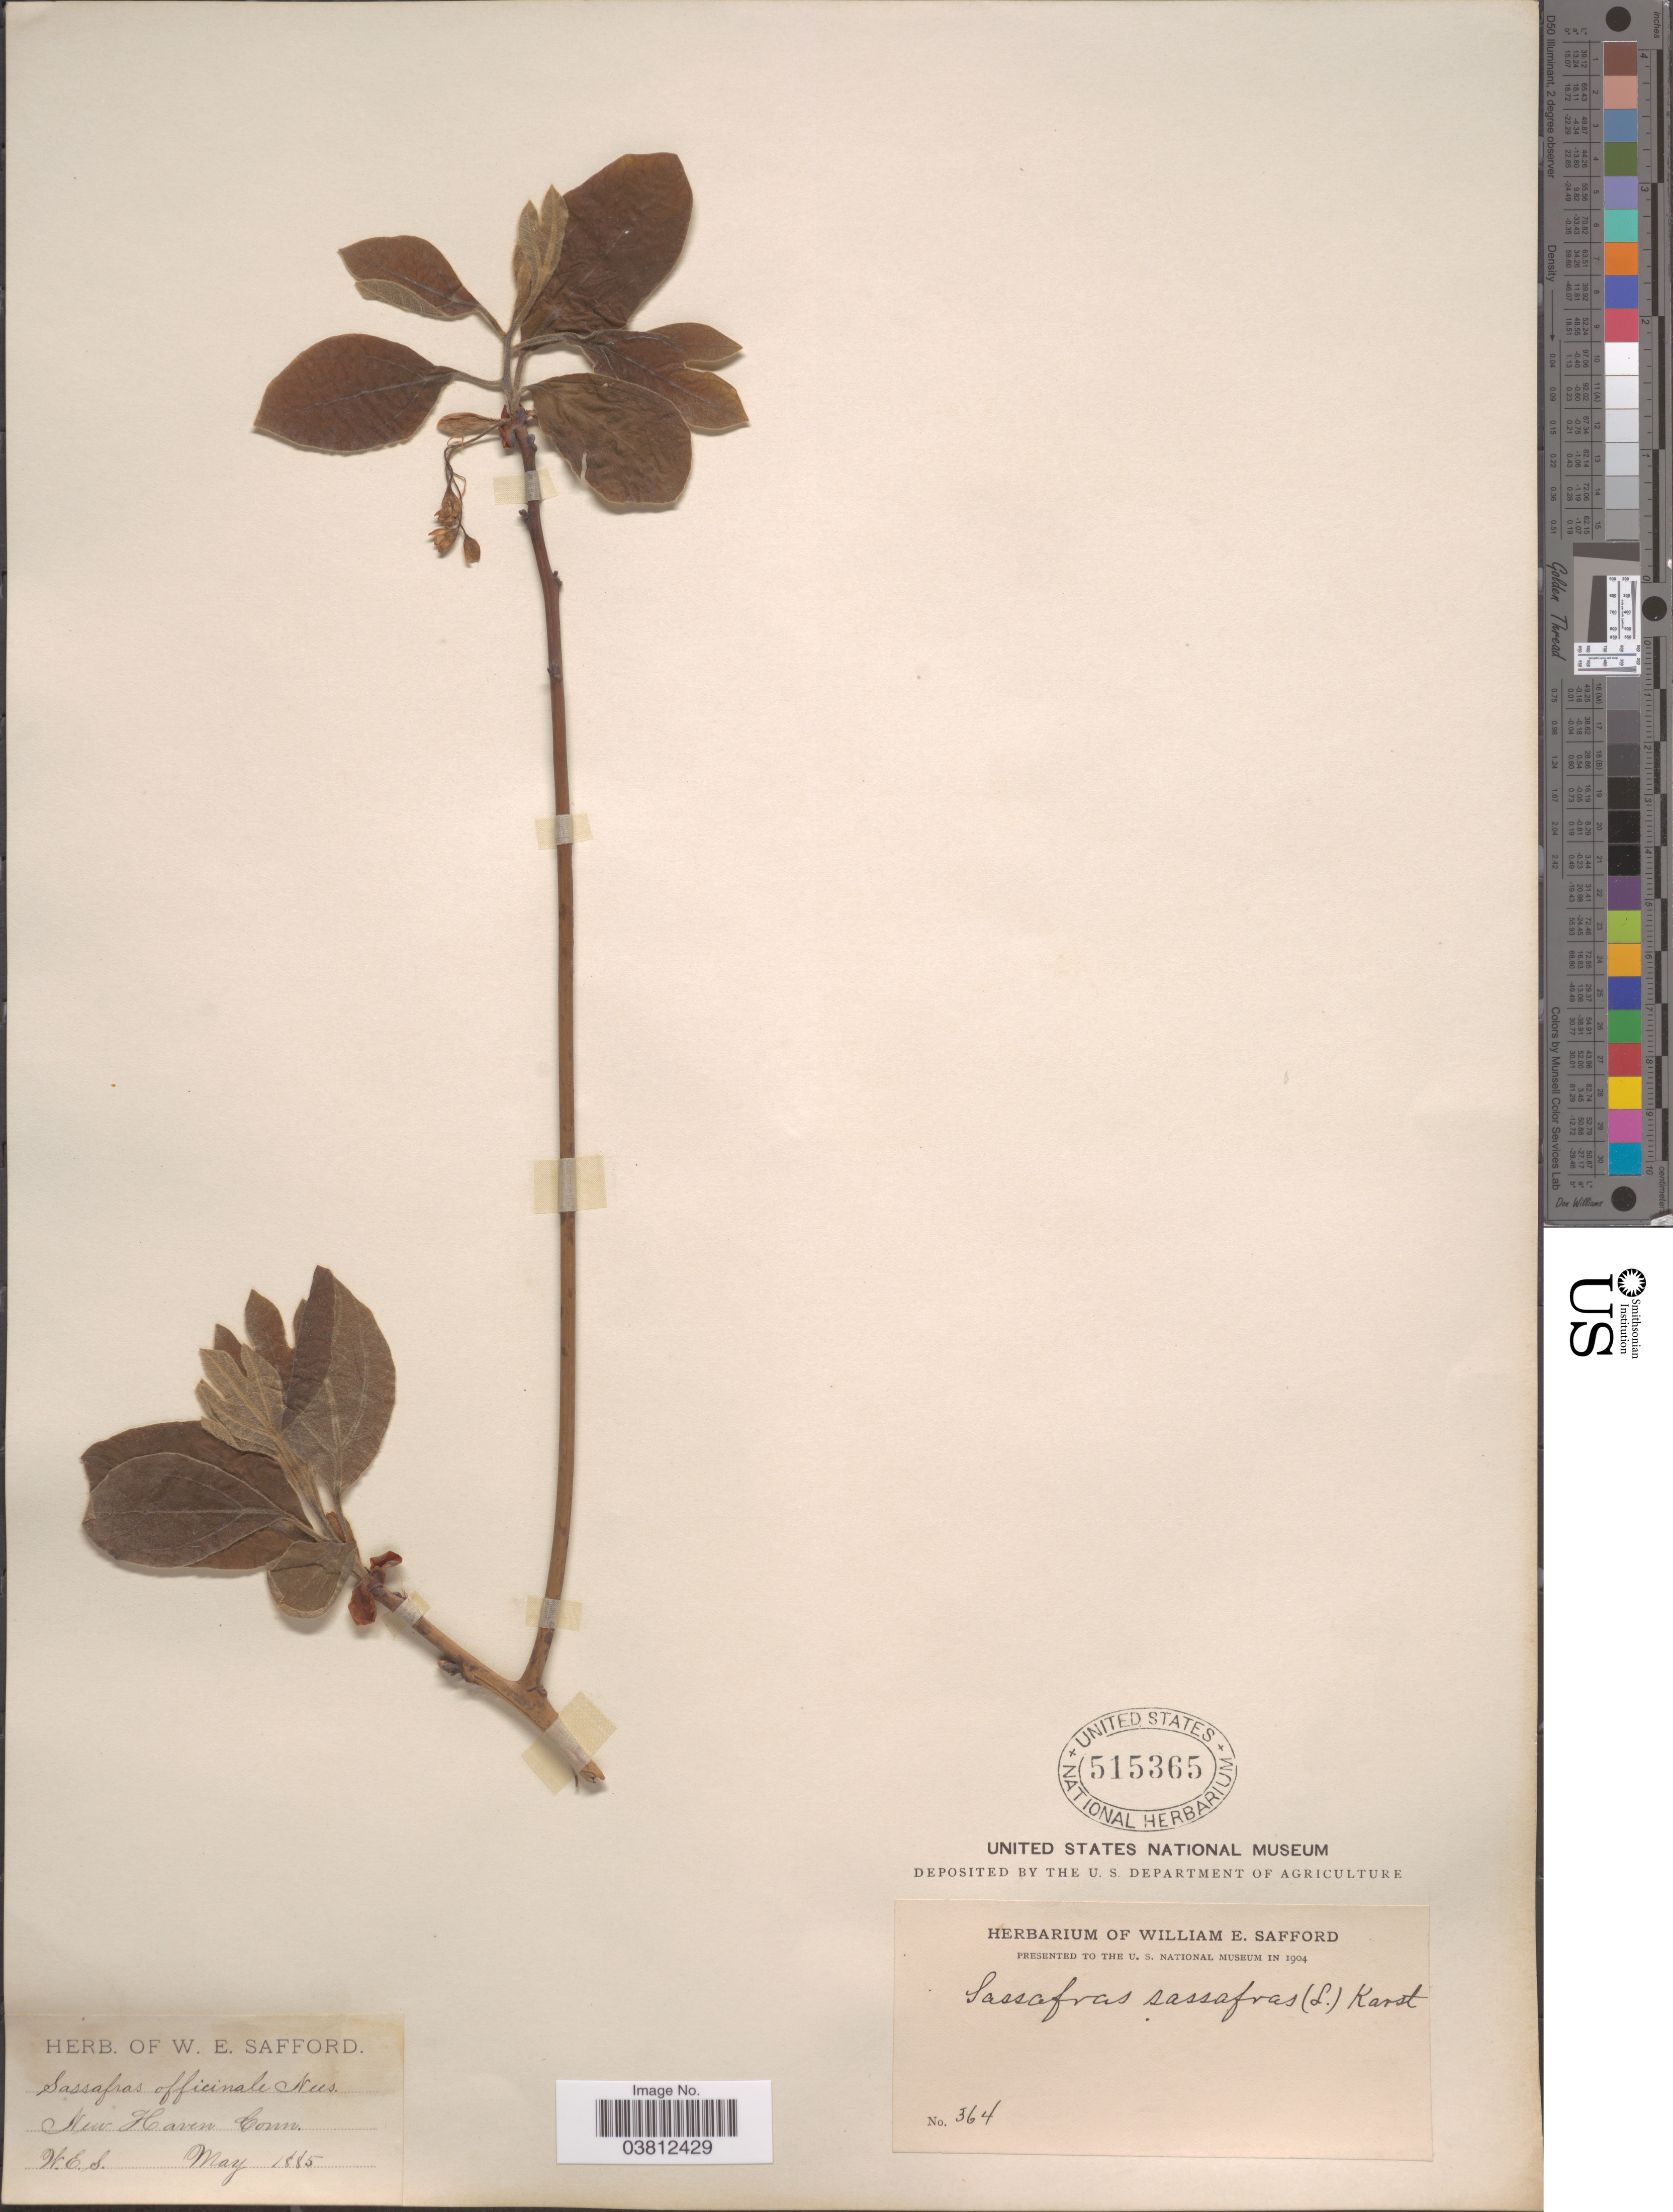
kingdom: Plantae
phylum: Tracheophyta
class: Magnoliopsida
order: Laurales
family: Lauraceae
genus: Sassafras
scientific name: Sassafras albidum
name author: (Nutt.) Nees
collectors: W. E. Safford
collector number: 364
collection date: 1885-05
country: United States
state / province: Connecticut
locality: New Haven.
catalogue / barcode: US 515365